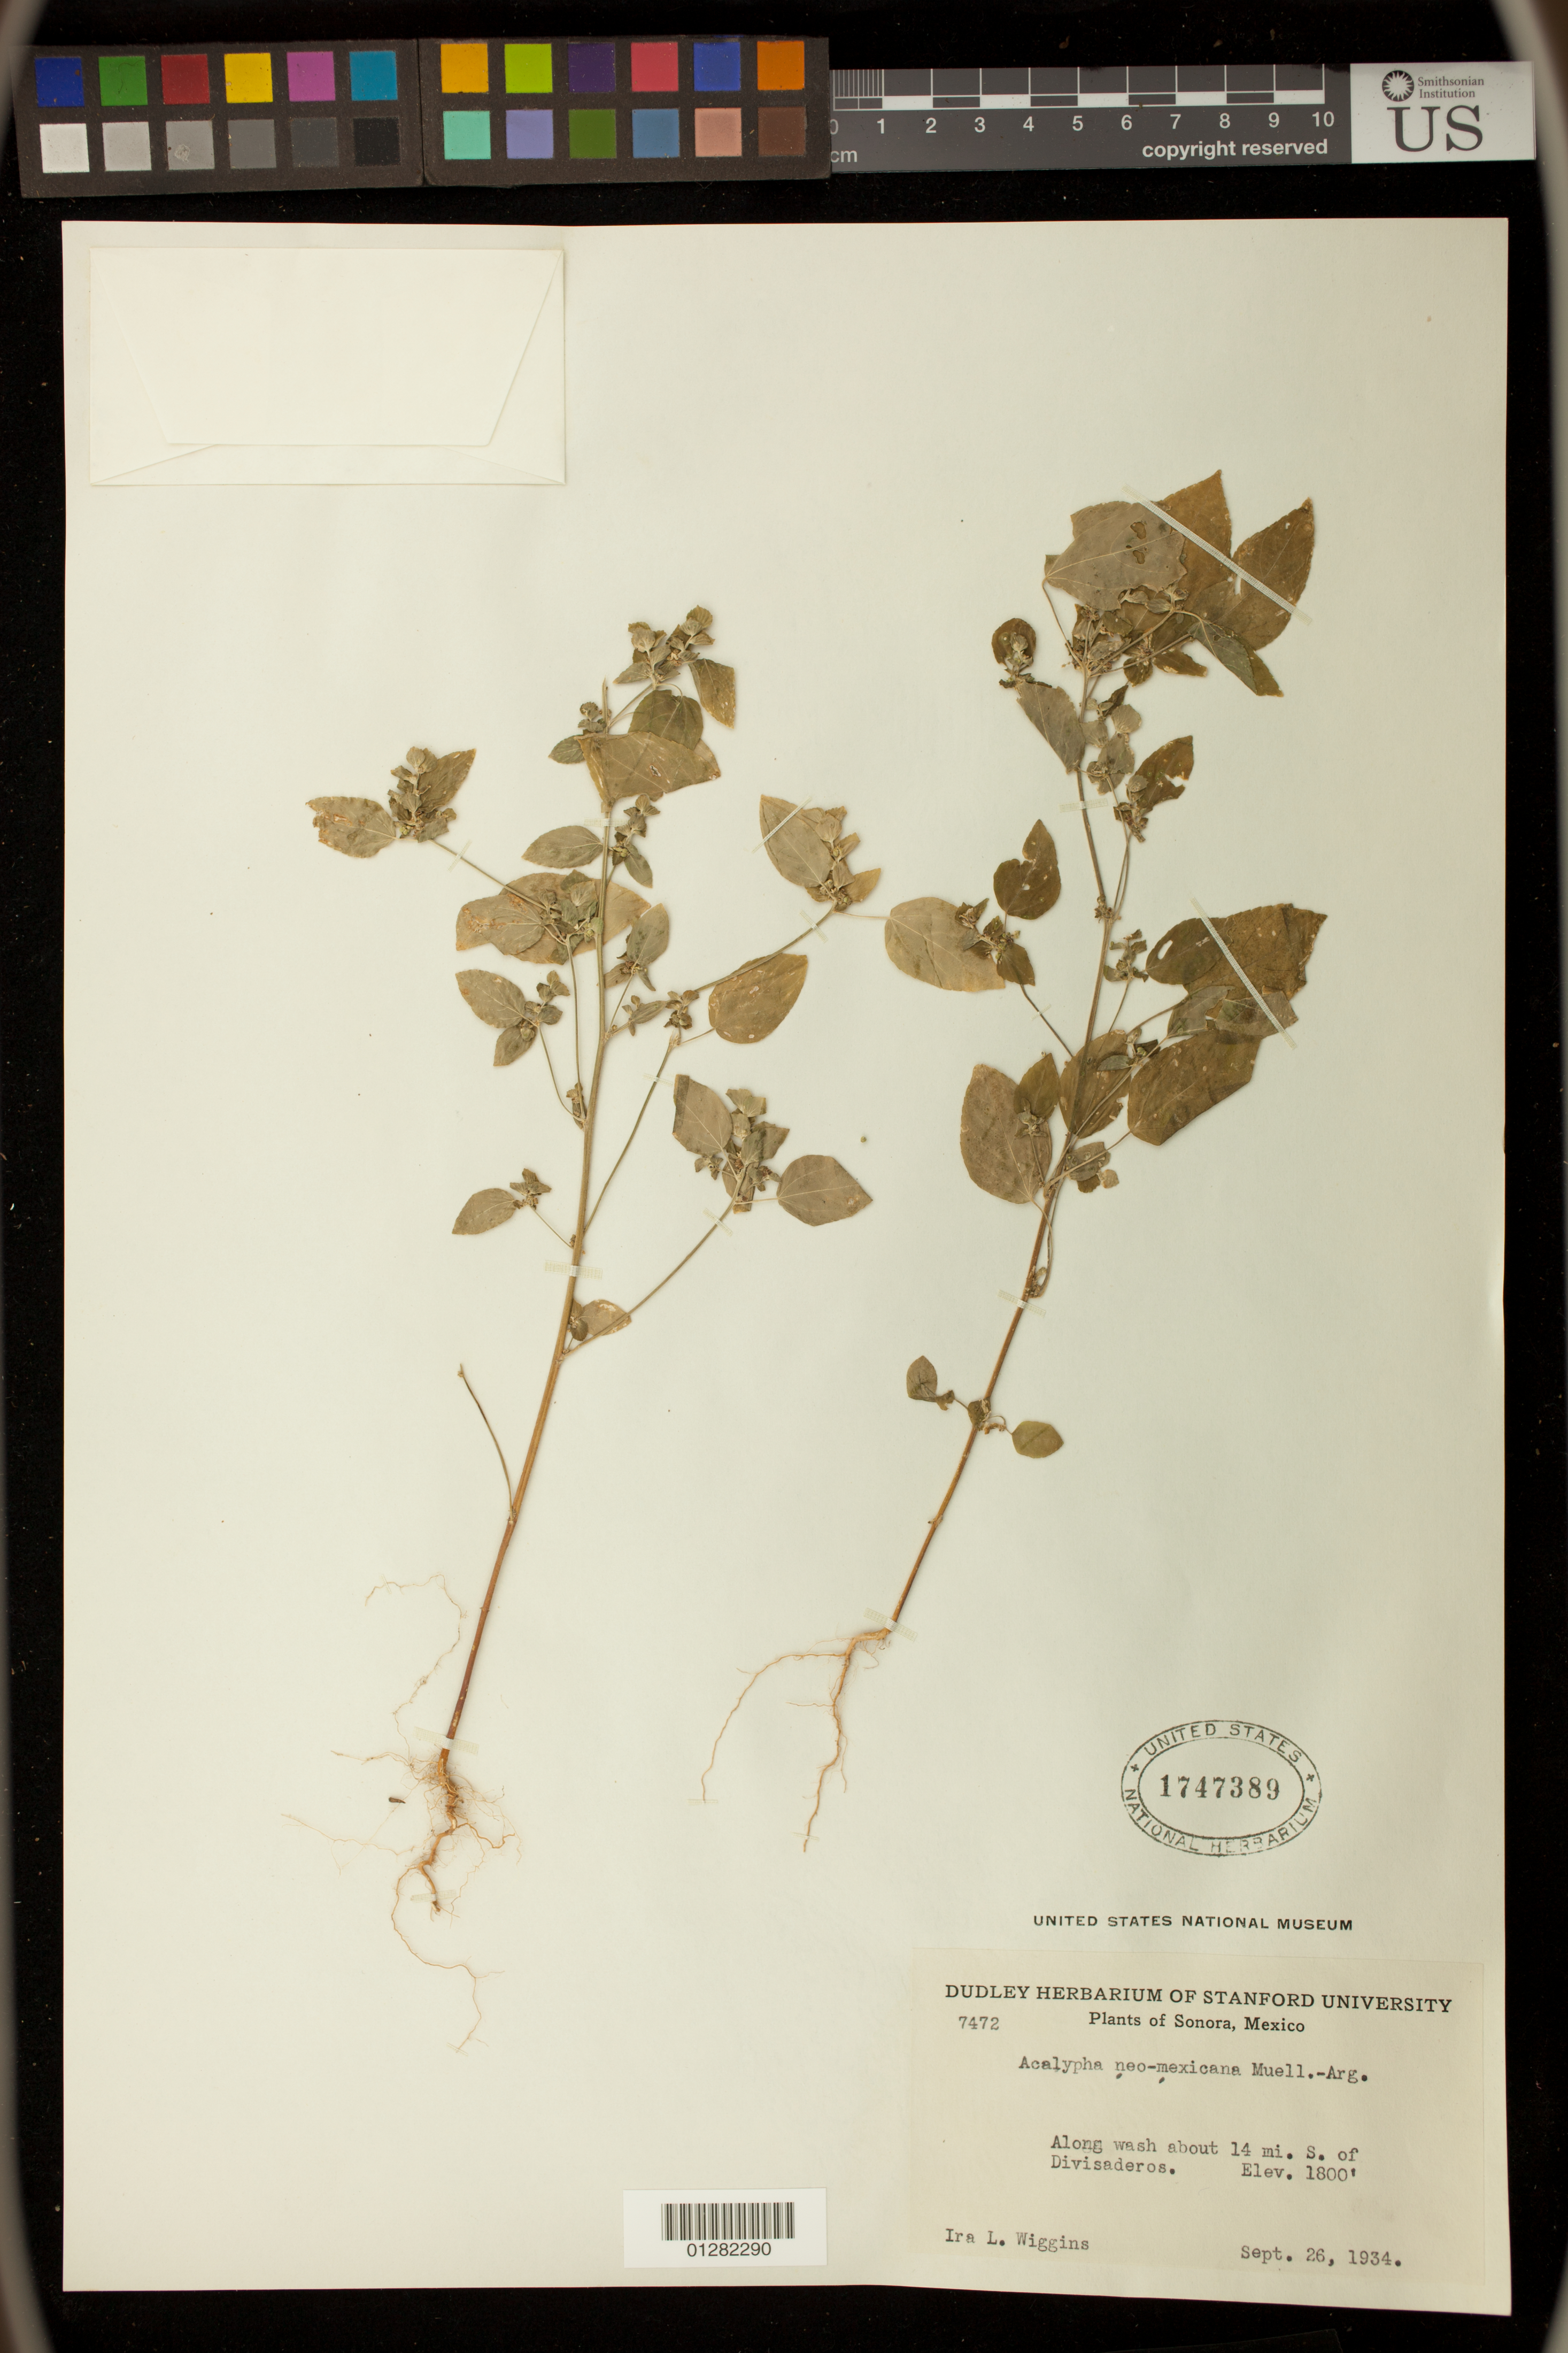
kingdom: Plantae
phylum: Tracheophyta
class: Magnoliopsida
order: Malpighiales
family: Euphorbiaceae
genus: Acalypha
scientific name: Acalypha neomexicana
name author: Müll. Arg.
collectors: R. McVaugh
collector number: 7472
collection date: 1934-09-26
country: Mexico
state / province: Sonora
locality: about 14 mi. S. of Divisaderos.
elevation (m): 549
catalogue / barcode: US 1747389